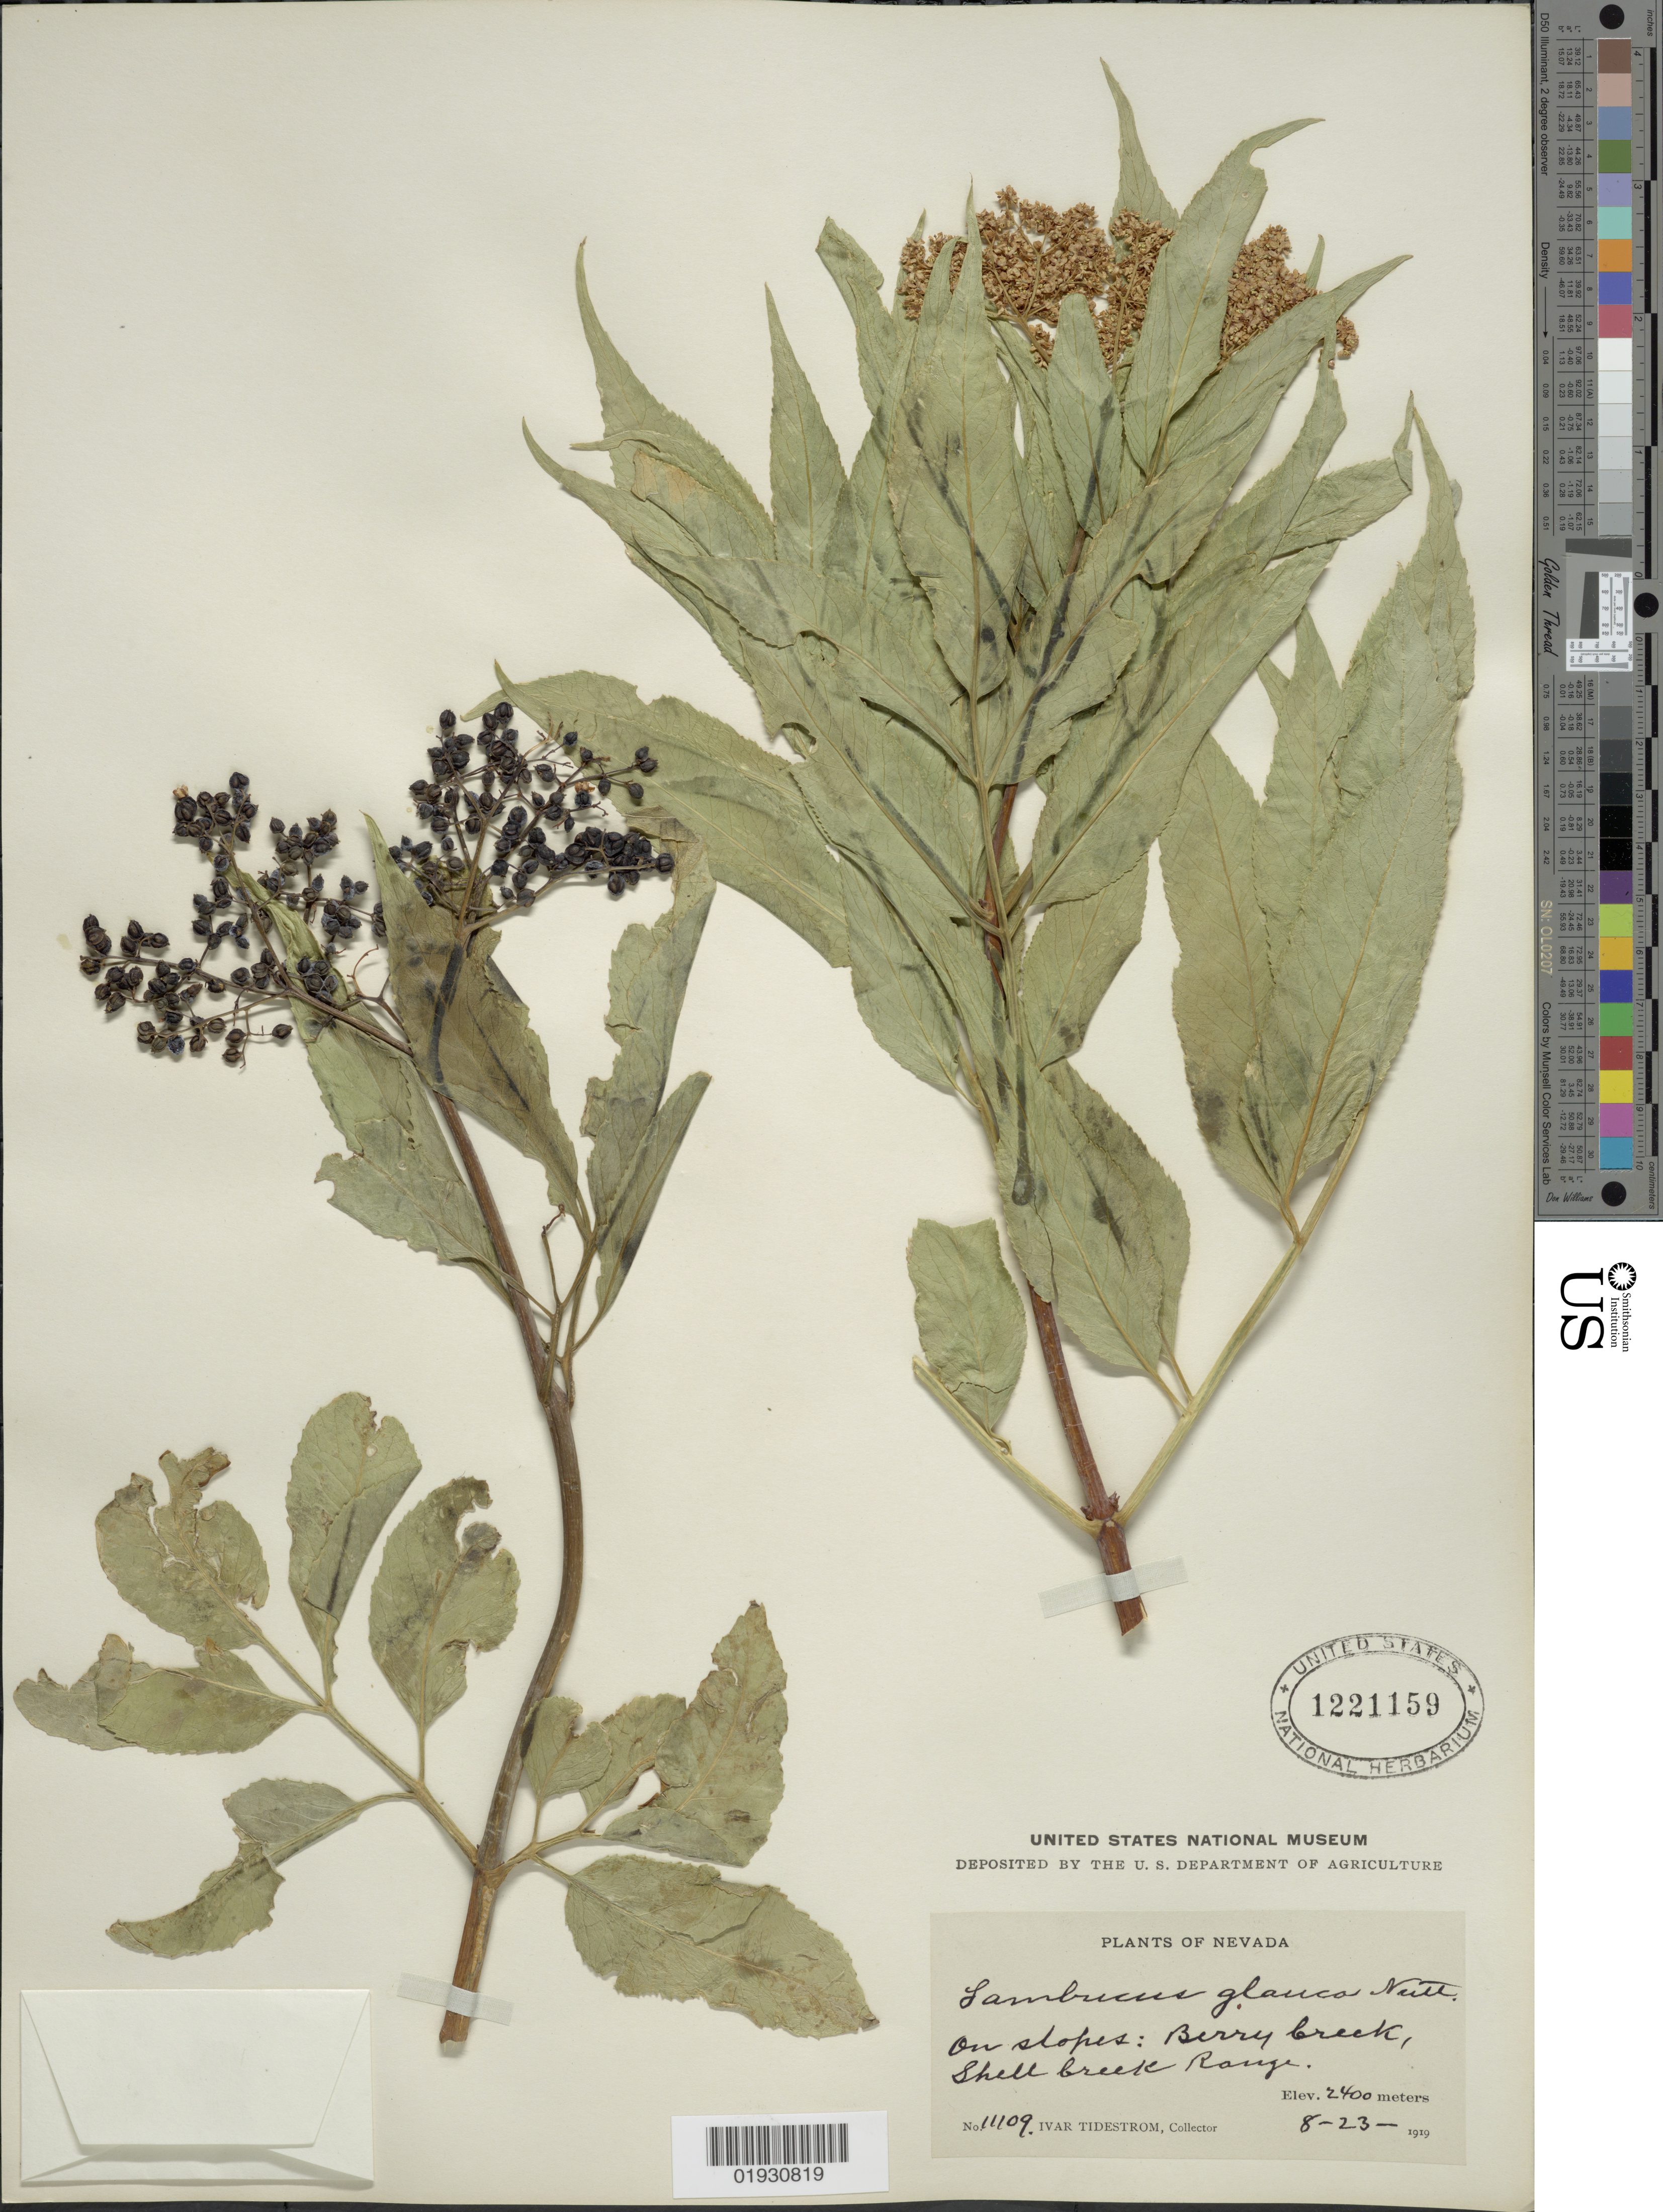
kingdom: Plantae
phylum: Tracheophyta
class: Magnoliopsida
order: Dipsacales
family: Viburnaceae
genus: Sambucus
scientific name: Sambucus cerulea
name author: Raf.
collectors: I. F. Tidestrom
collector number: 11109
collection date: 1919-08-23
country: United States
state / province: Nevada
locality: On slopes: Berry Creek, Shell Creek Range.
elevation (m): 2400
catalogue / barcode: US 1221159